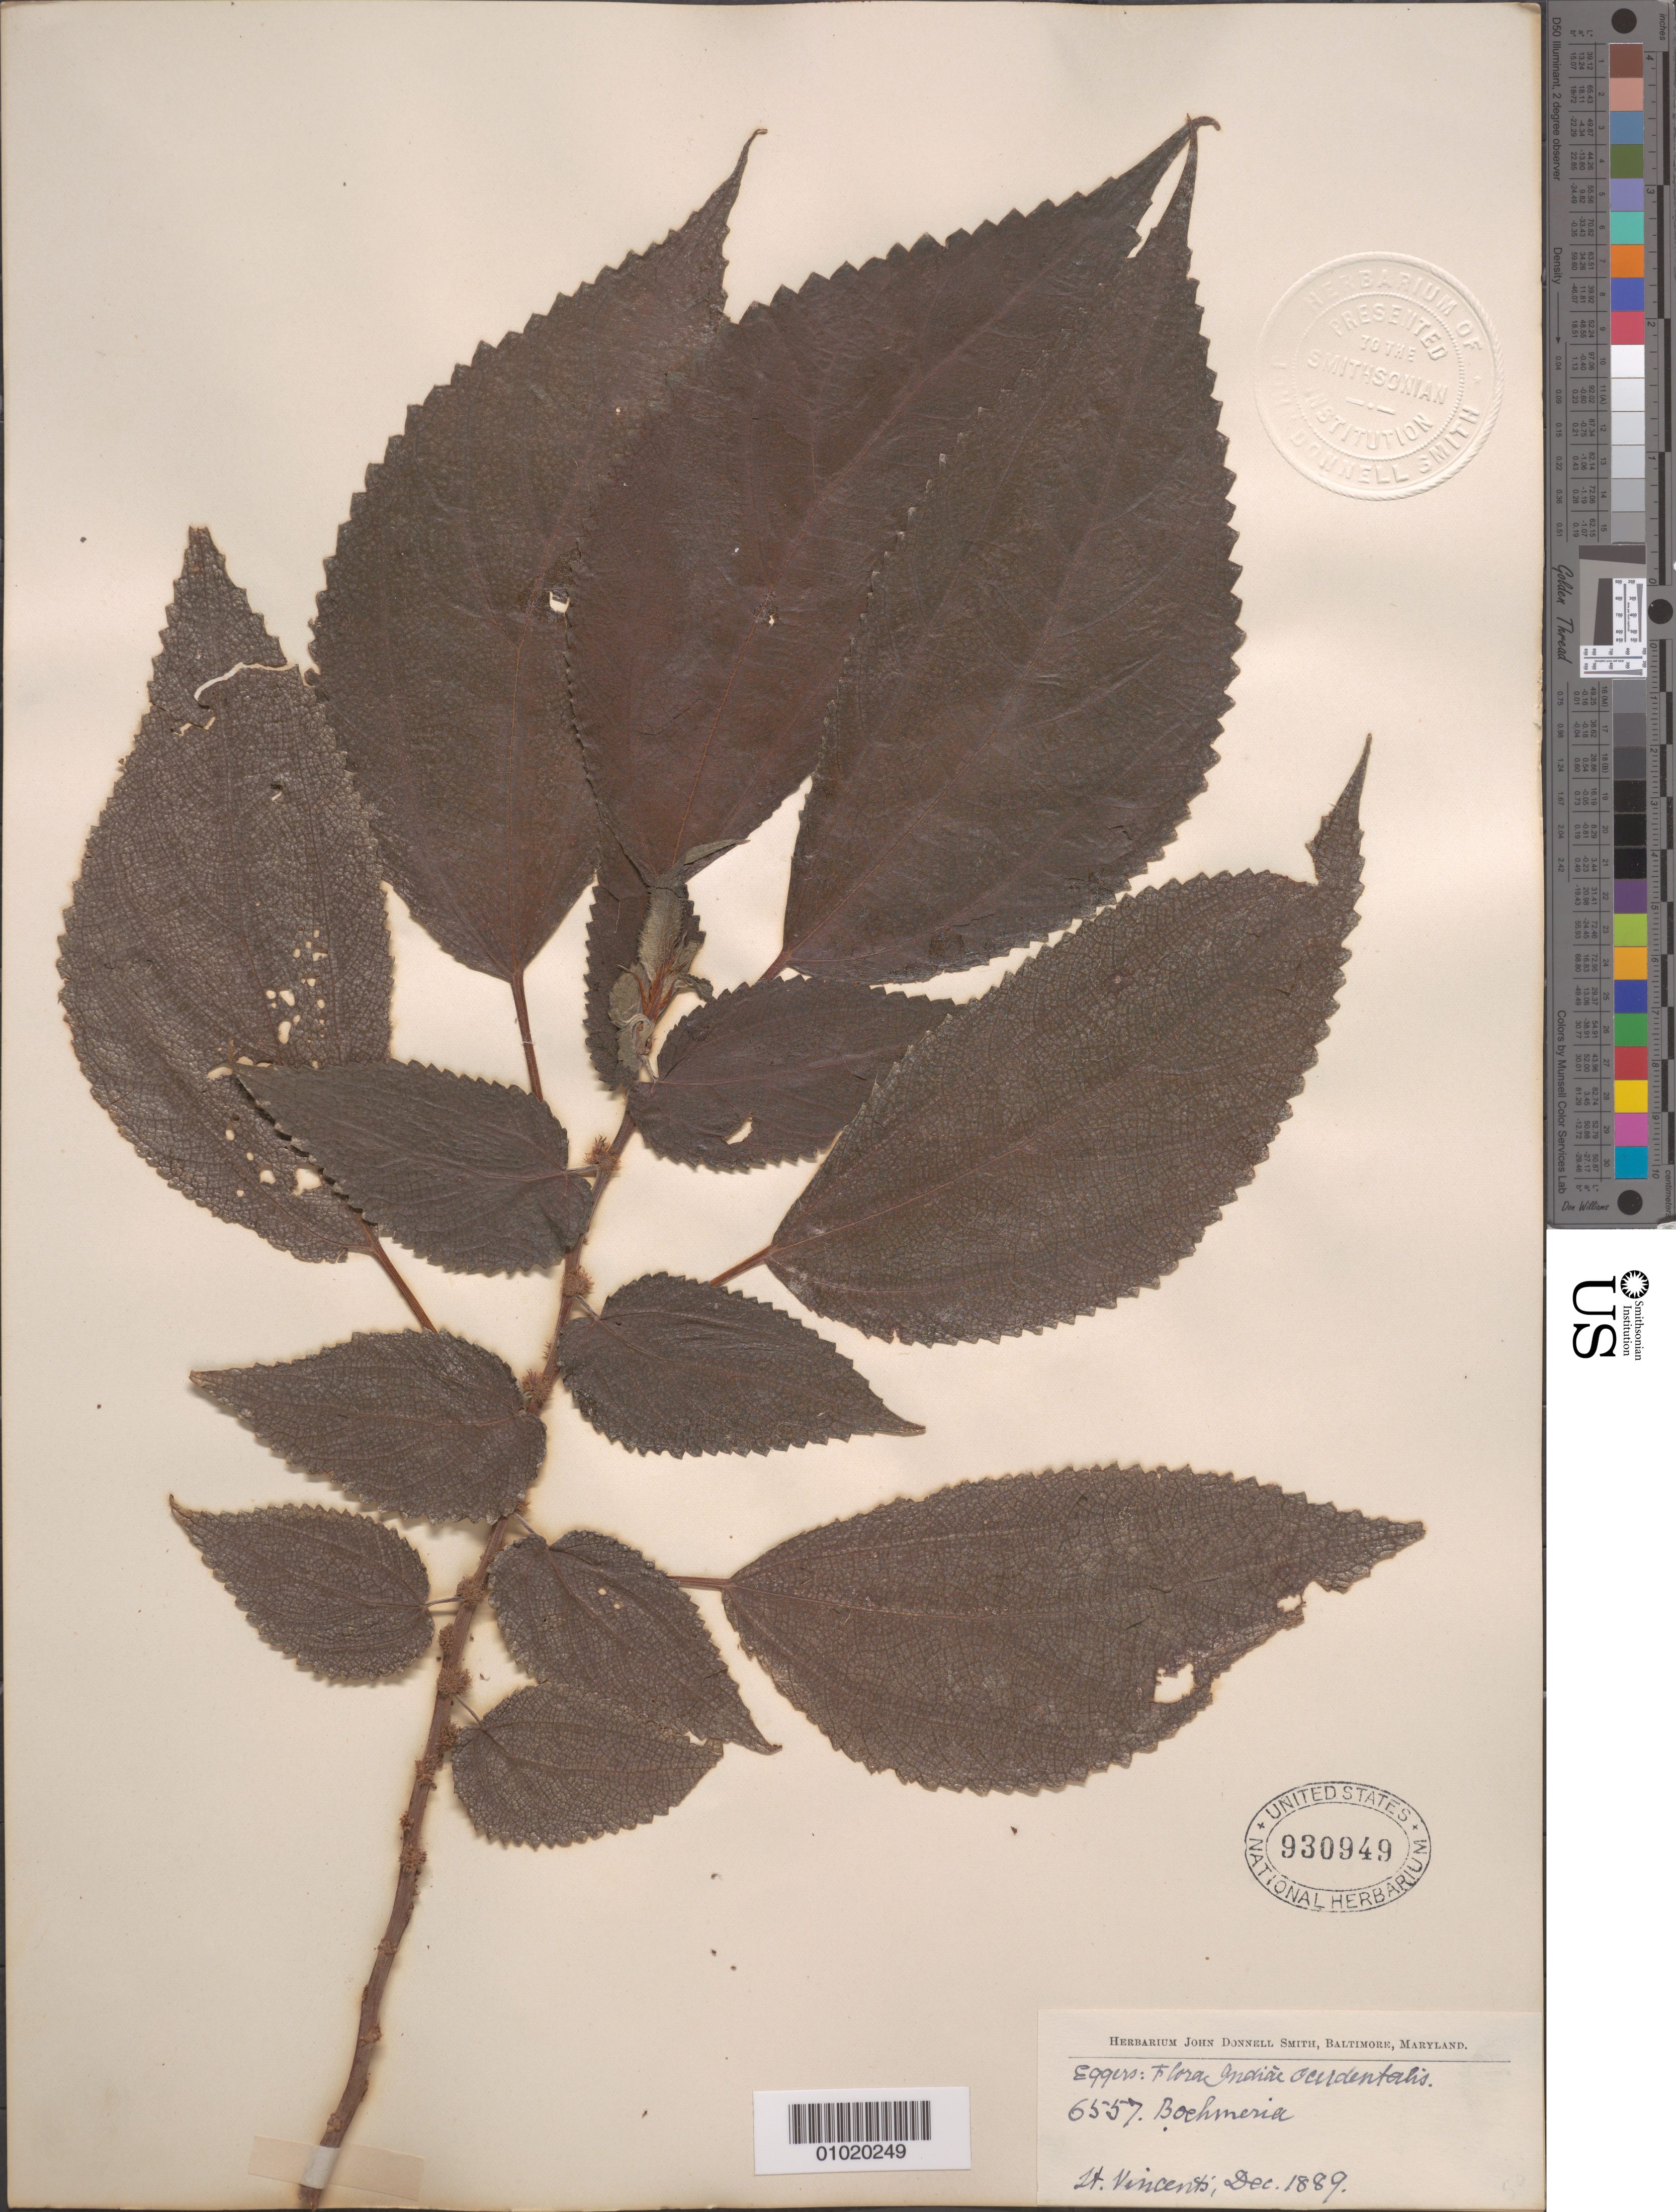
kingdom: Plantae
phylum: Tracheophyta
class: Magnoliopsida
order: Rosales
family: Urticaceae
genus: Boehmeria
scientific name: Boehmeria ramiflora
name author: Jacq.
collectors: J. Donnell Smith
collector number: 6557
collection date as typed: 01 Dec 1889 to 31 Dec 1889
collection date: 1889-12-01/1889-12-31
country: St. Vincent - Grenadines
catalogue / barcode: US 930949